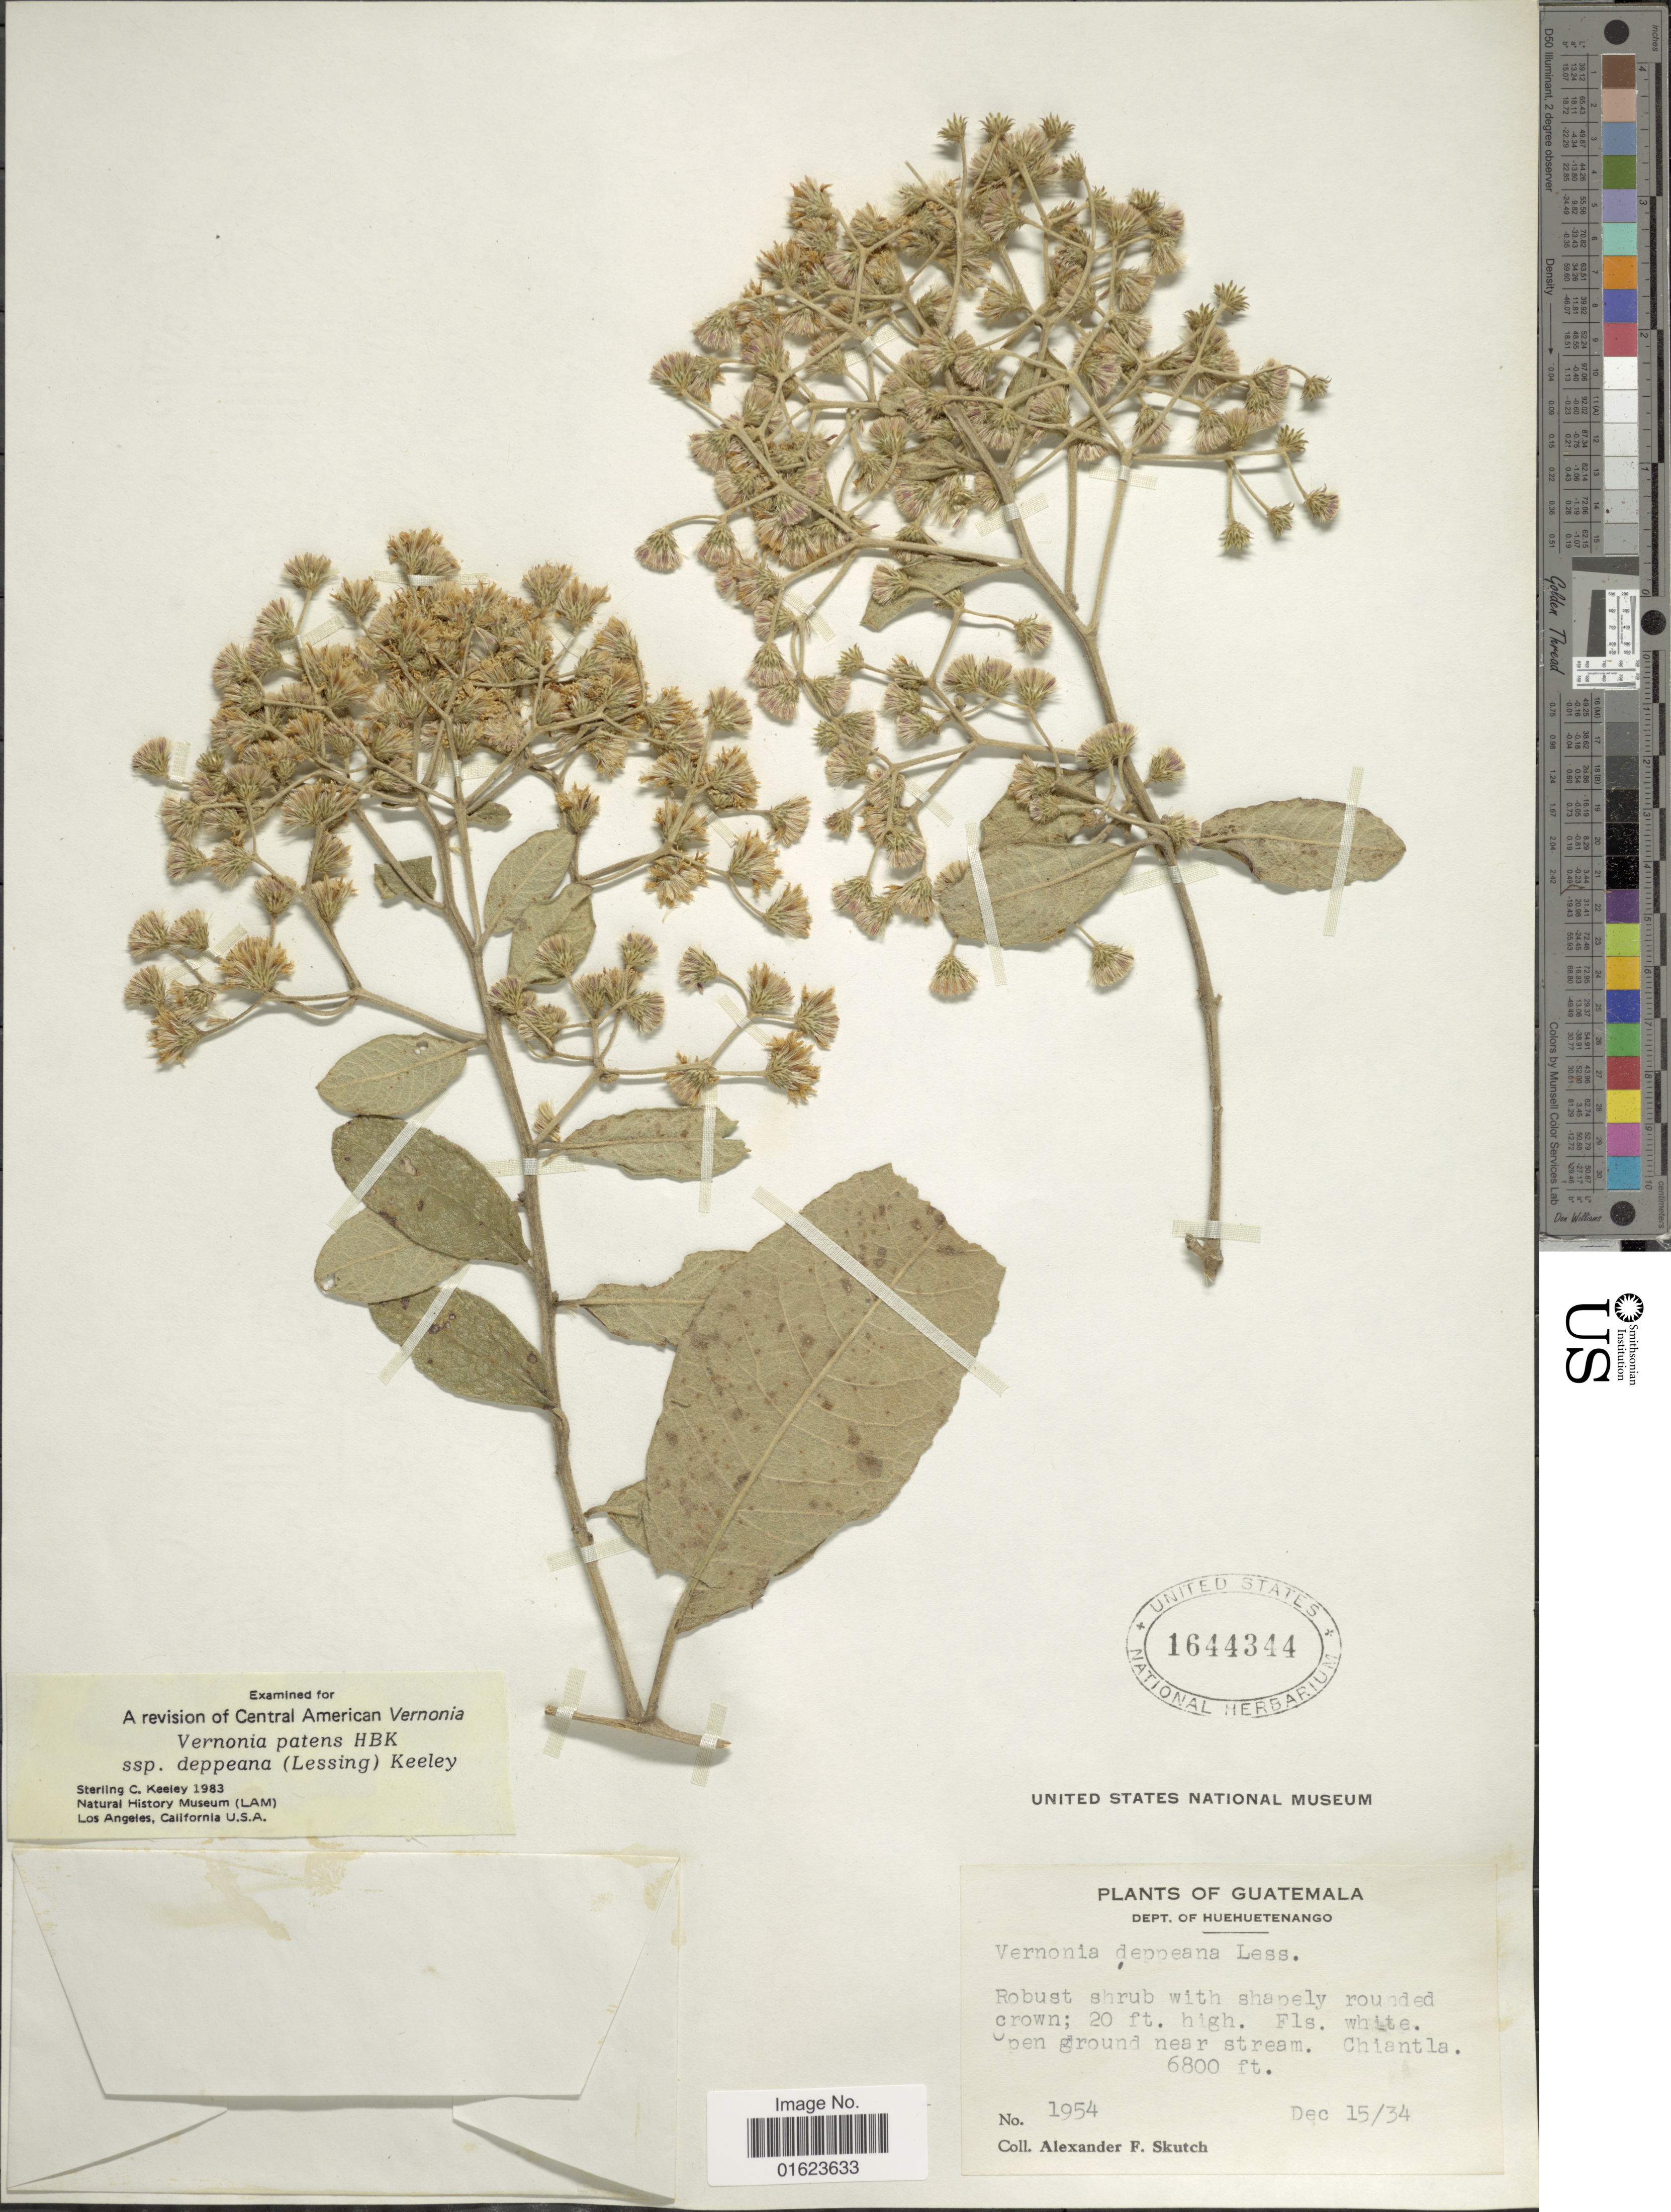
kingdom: Plantae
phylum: Tracheophyta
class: Magnoliopsida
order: Asterales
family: Asteraceae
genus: Vernonanthura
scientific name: Vernonanthura deppeana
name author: (Less.) H. Rob.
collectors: A. F. Skutch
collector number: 1954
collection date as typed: Transcribed d/m/y: 15/12/34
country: Guatemala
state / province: Huehuetenango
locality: Guatemala. Huehuetenango. Open ground near stream, Chiantla.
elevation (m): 2073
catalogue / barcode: US 1644344